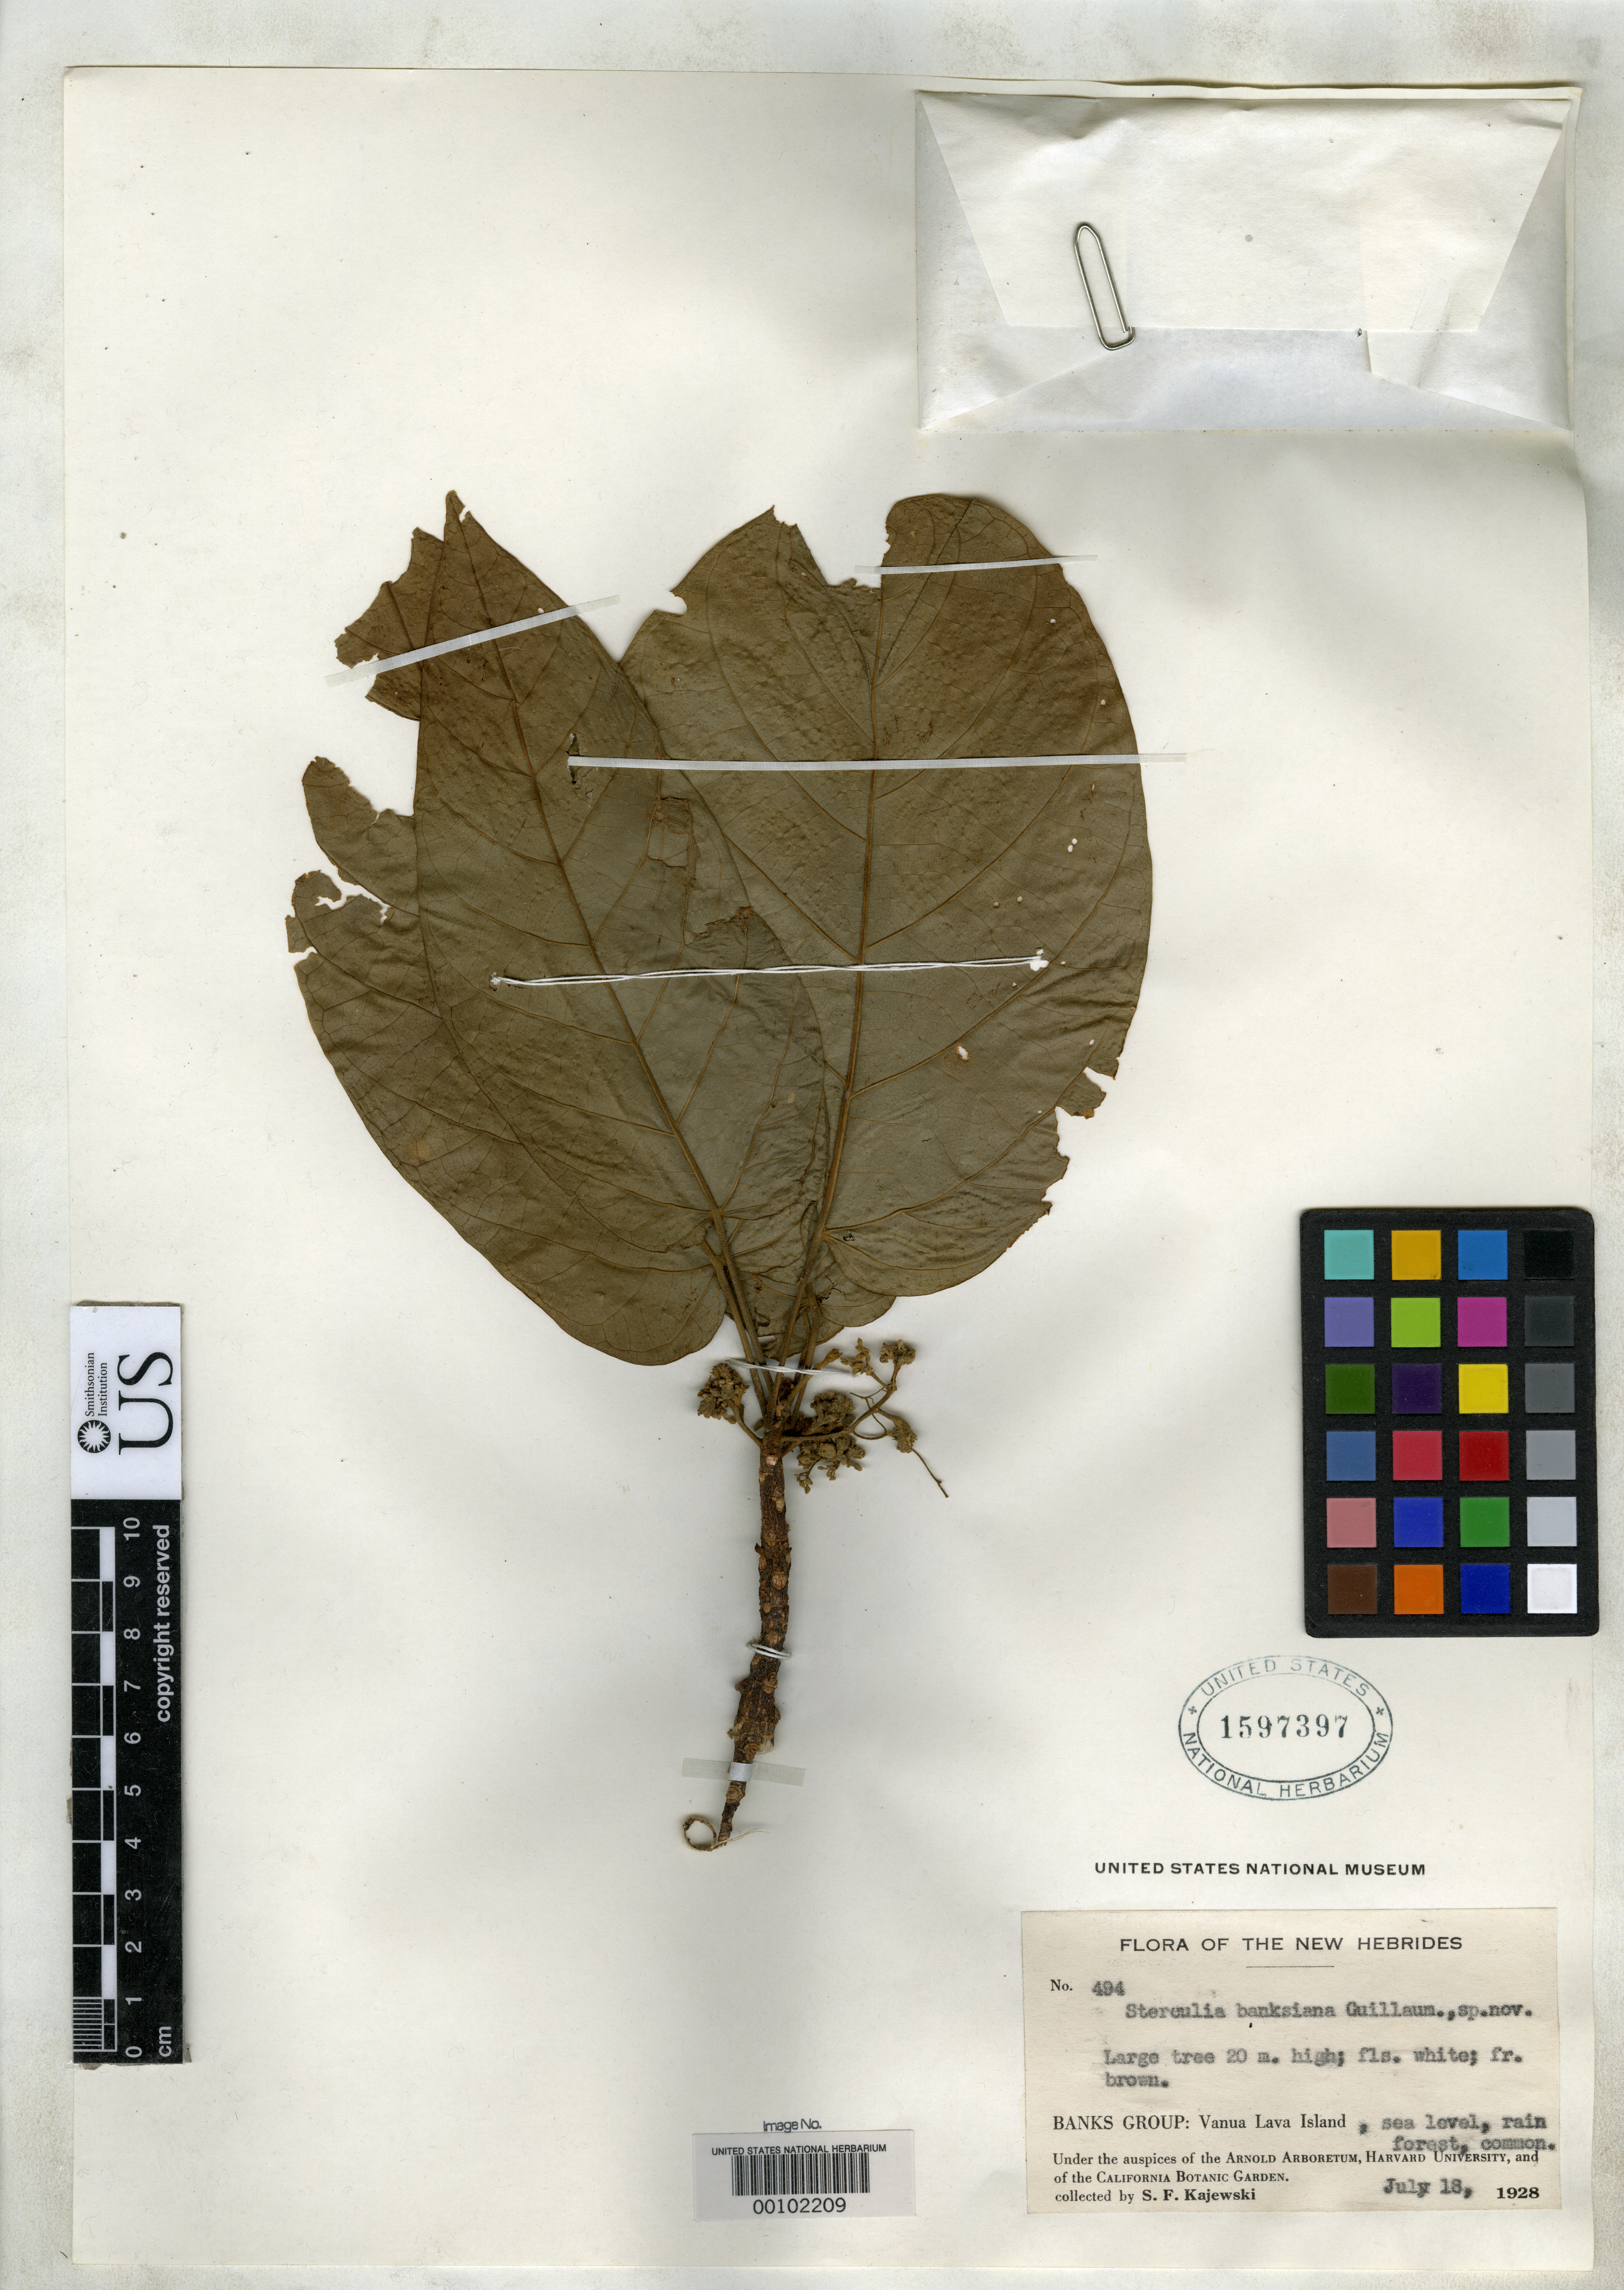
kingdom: Plantae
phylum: Tracheophyta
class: Magnoliopsida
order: Malvales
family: Malvaceae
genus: Sterculia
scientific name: Sterculia banksiana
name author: Guillaumin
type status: Isotype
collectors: S. Kajewski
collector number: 494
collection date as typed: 18 Jul 1928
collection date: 1928-07-18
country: Fiji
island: Vanua Levu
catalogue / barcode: US 1597397